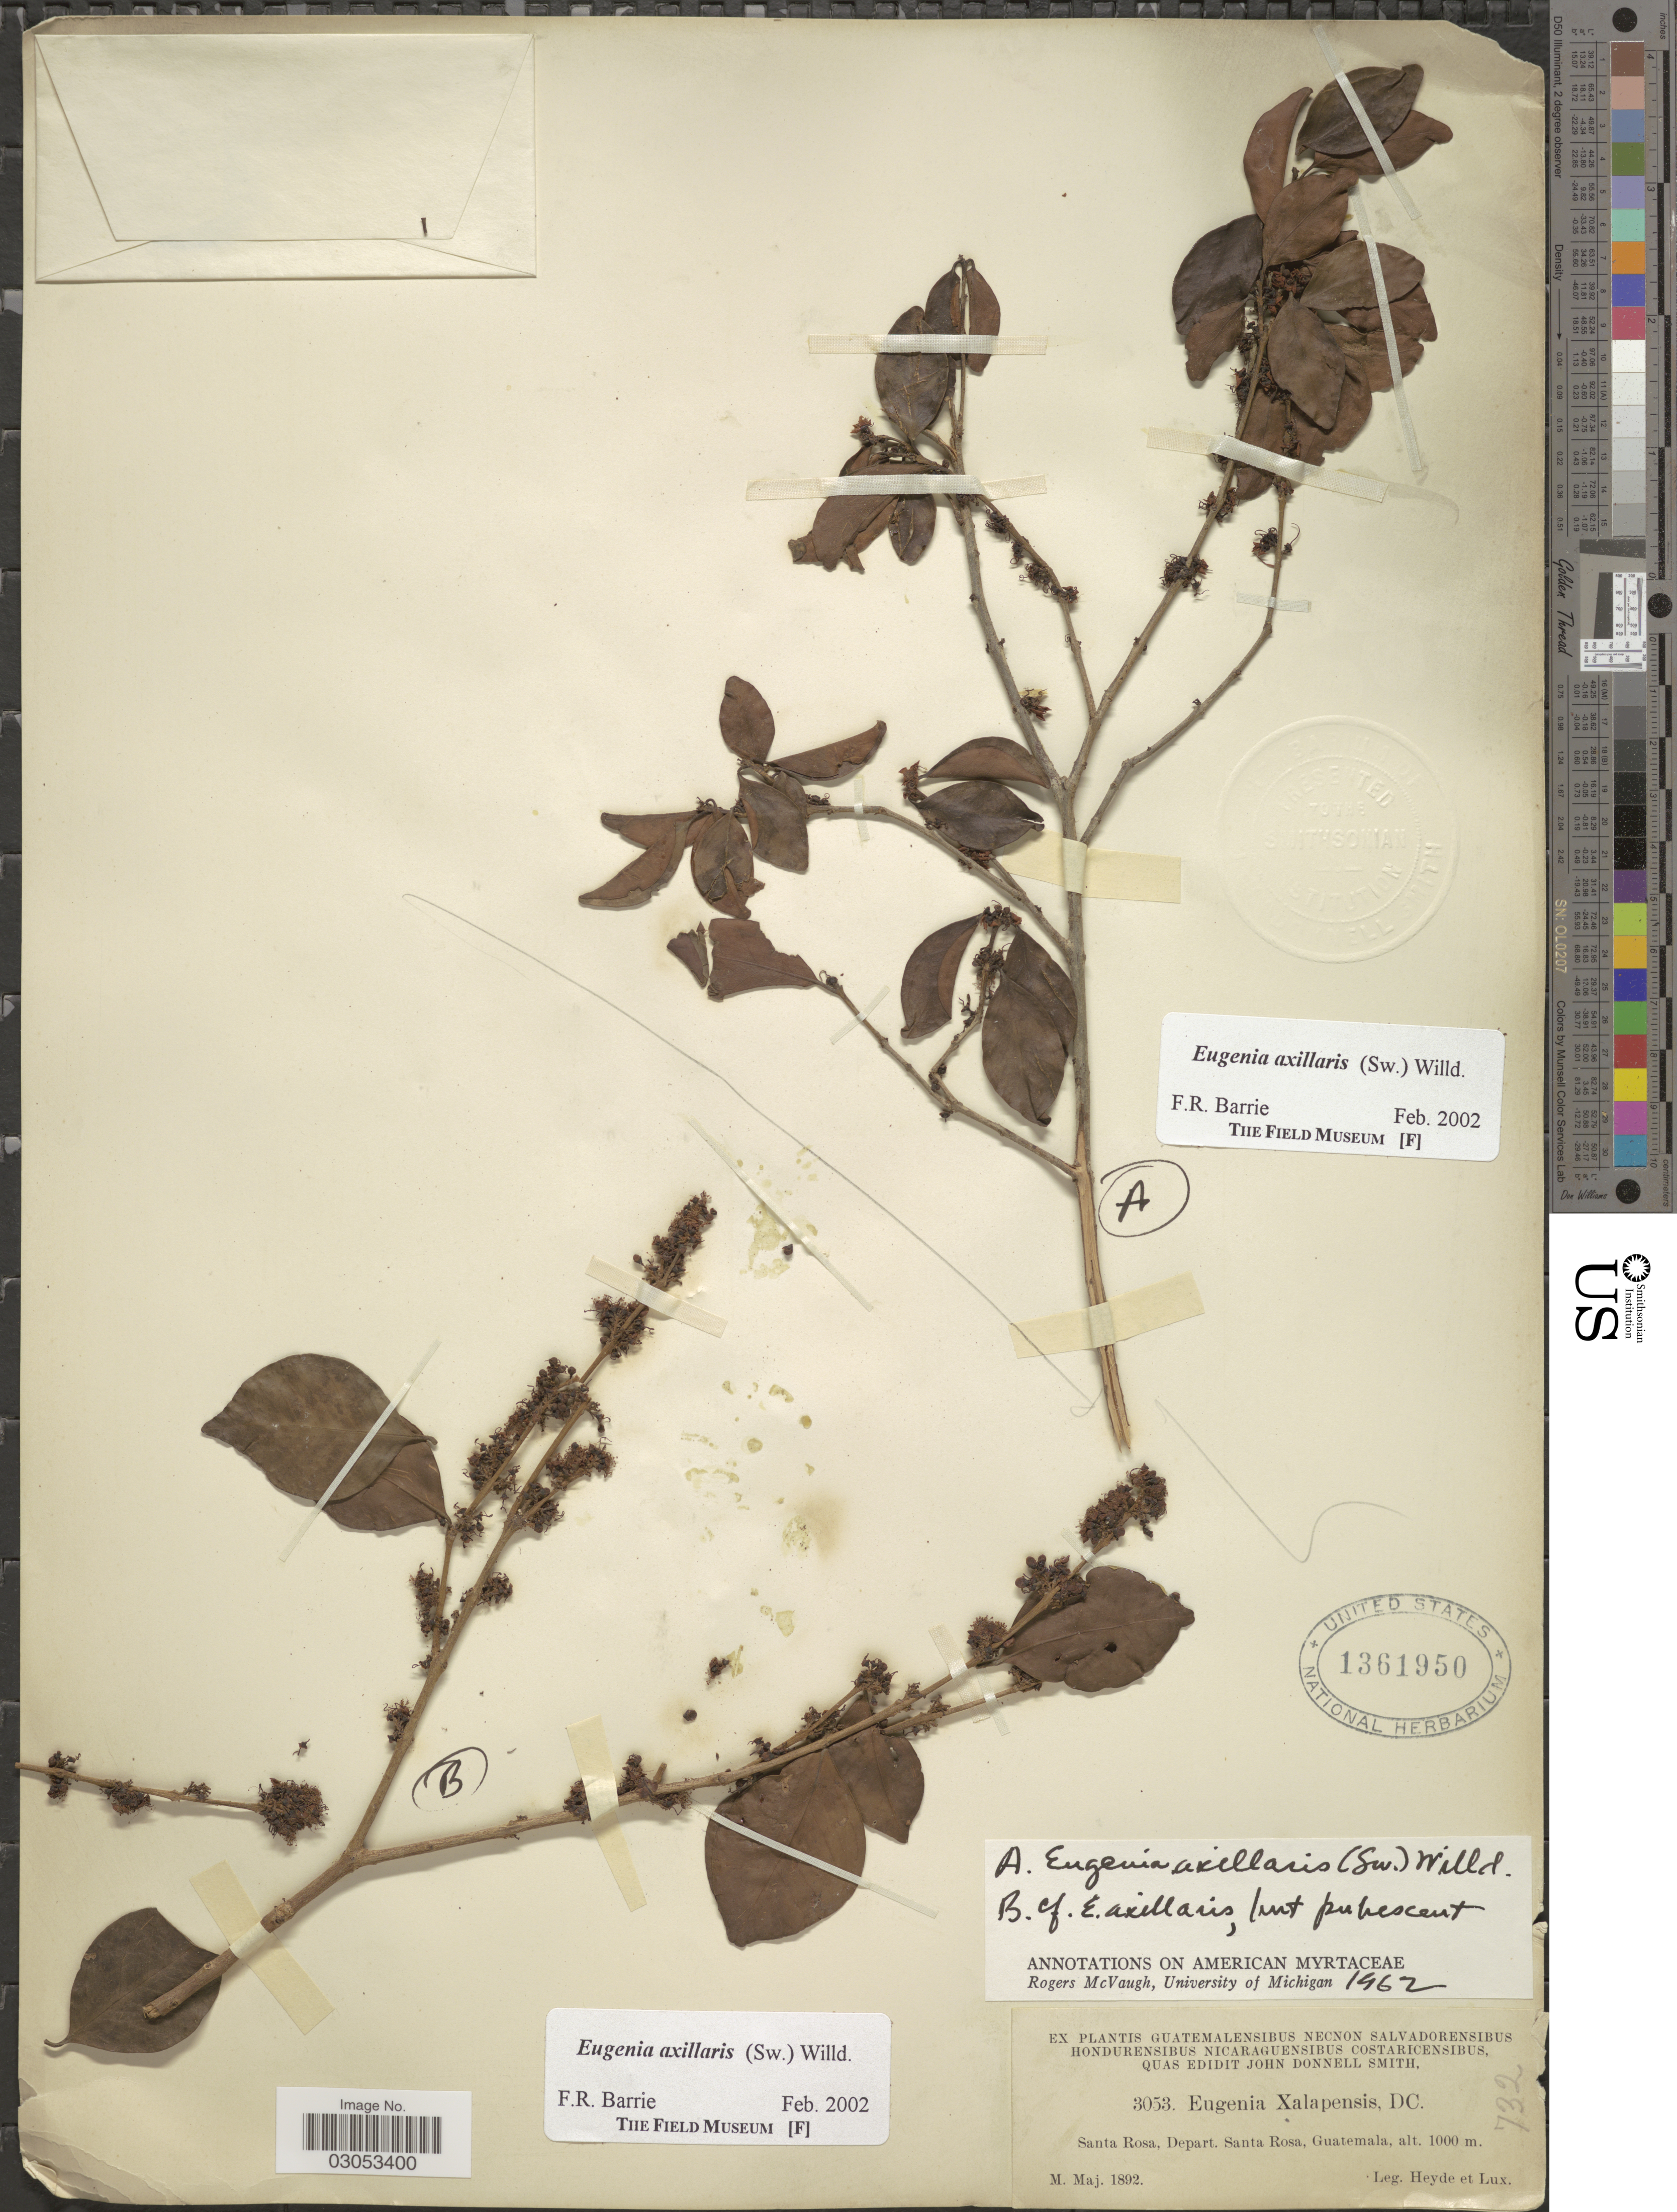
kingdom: Plantae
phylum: Tracheophyta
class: Magnoliopsida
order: Myrtales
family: Myrtaceae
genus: Eugenia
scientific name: Eugenia axillaris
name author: (Sw.) Willd.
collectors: Heyde & Lux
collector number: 3053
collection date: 1892-05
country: Guatemala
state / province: Santa Rosa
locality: Santa Rosa, Depart. Santa Rosa.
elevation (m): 1000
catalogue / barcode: US 1361950